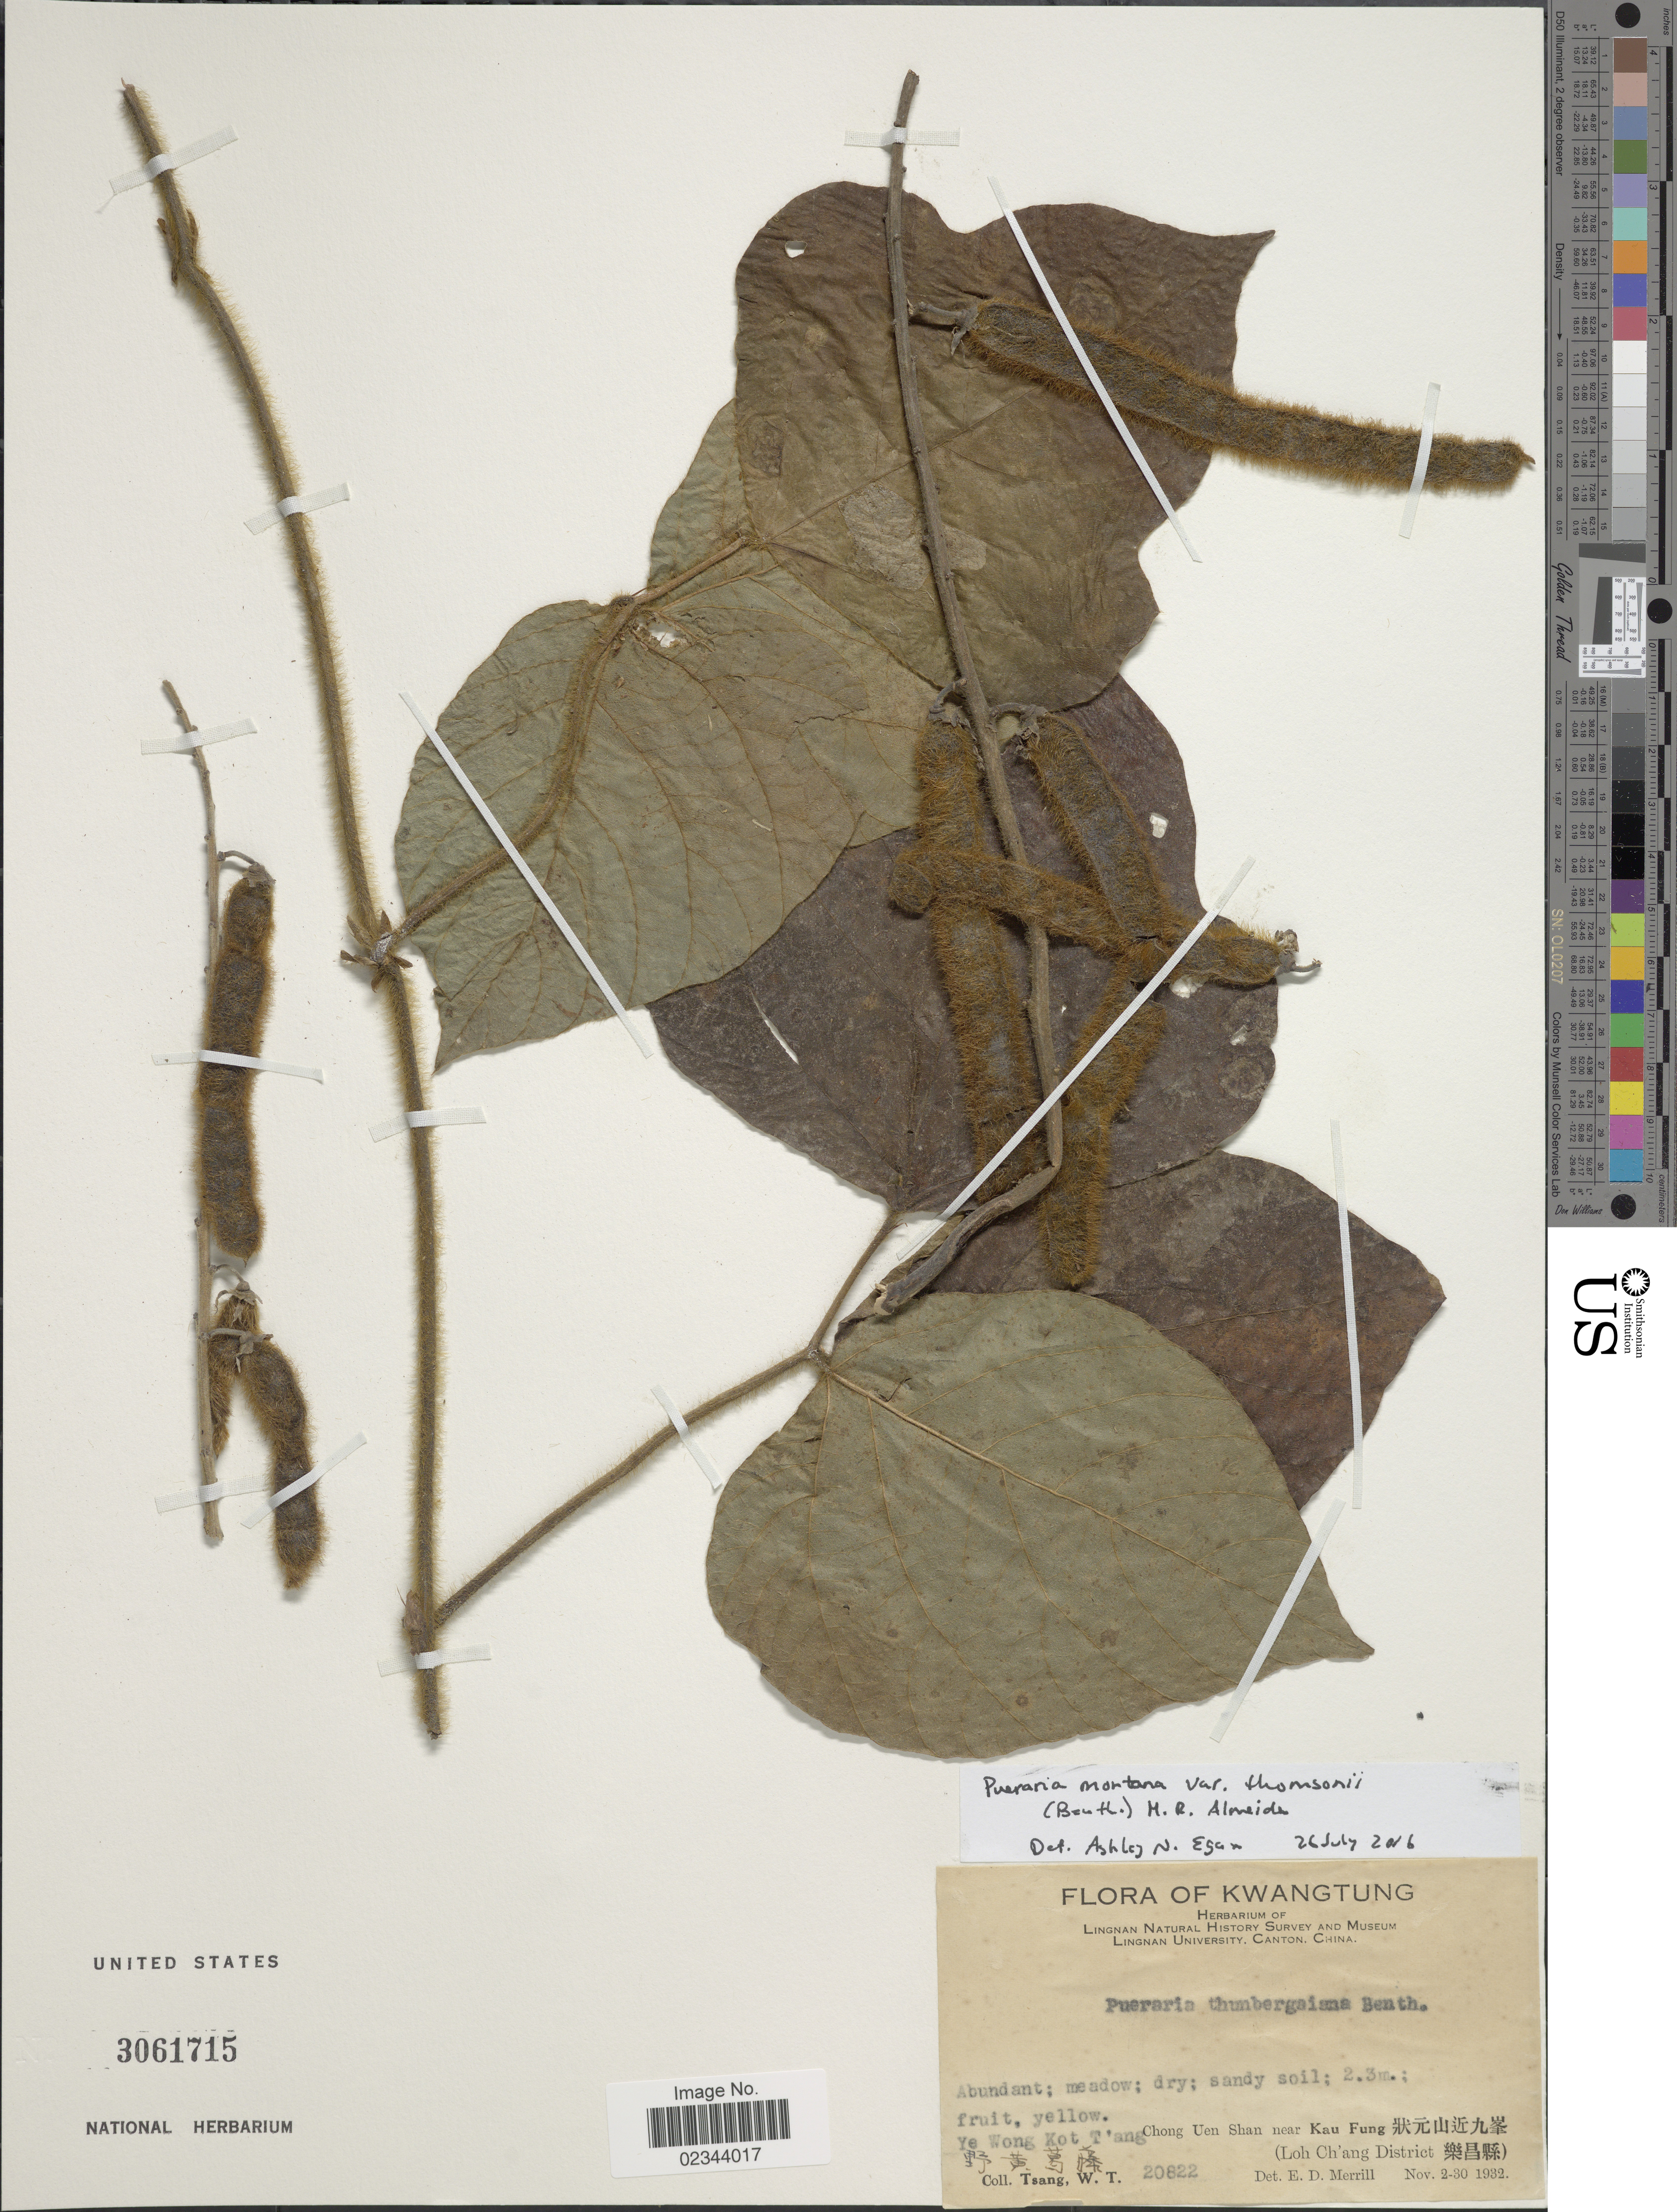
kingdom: Plantae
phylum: Tracheophyta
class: Magnoliopsida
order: Fabales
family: Fabaceae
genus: Pueraria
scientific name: Pueraria montana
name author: (Lour.) Merr.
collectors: W. T. Tsang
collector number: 20822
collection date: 1932-11-02/1932-11-30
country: China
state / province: Guangdong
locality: Kwangtung. Ye Wong Kot T'ang. Chong Uen Shan near Kau Fung (Loh Ch'ang District)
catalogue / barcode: US 3061715